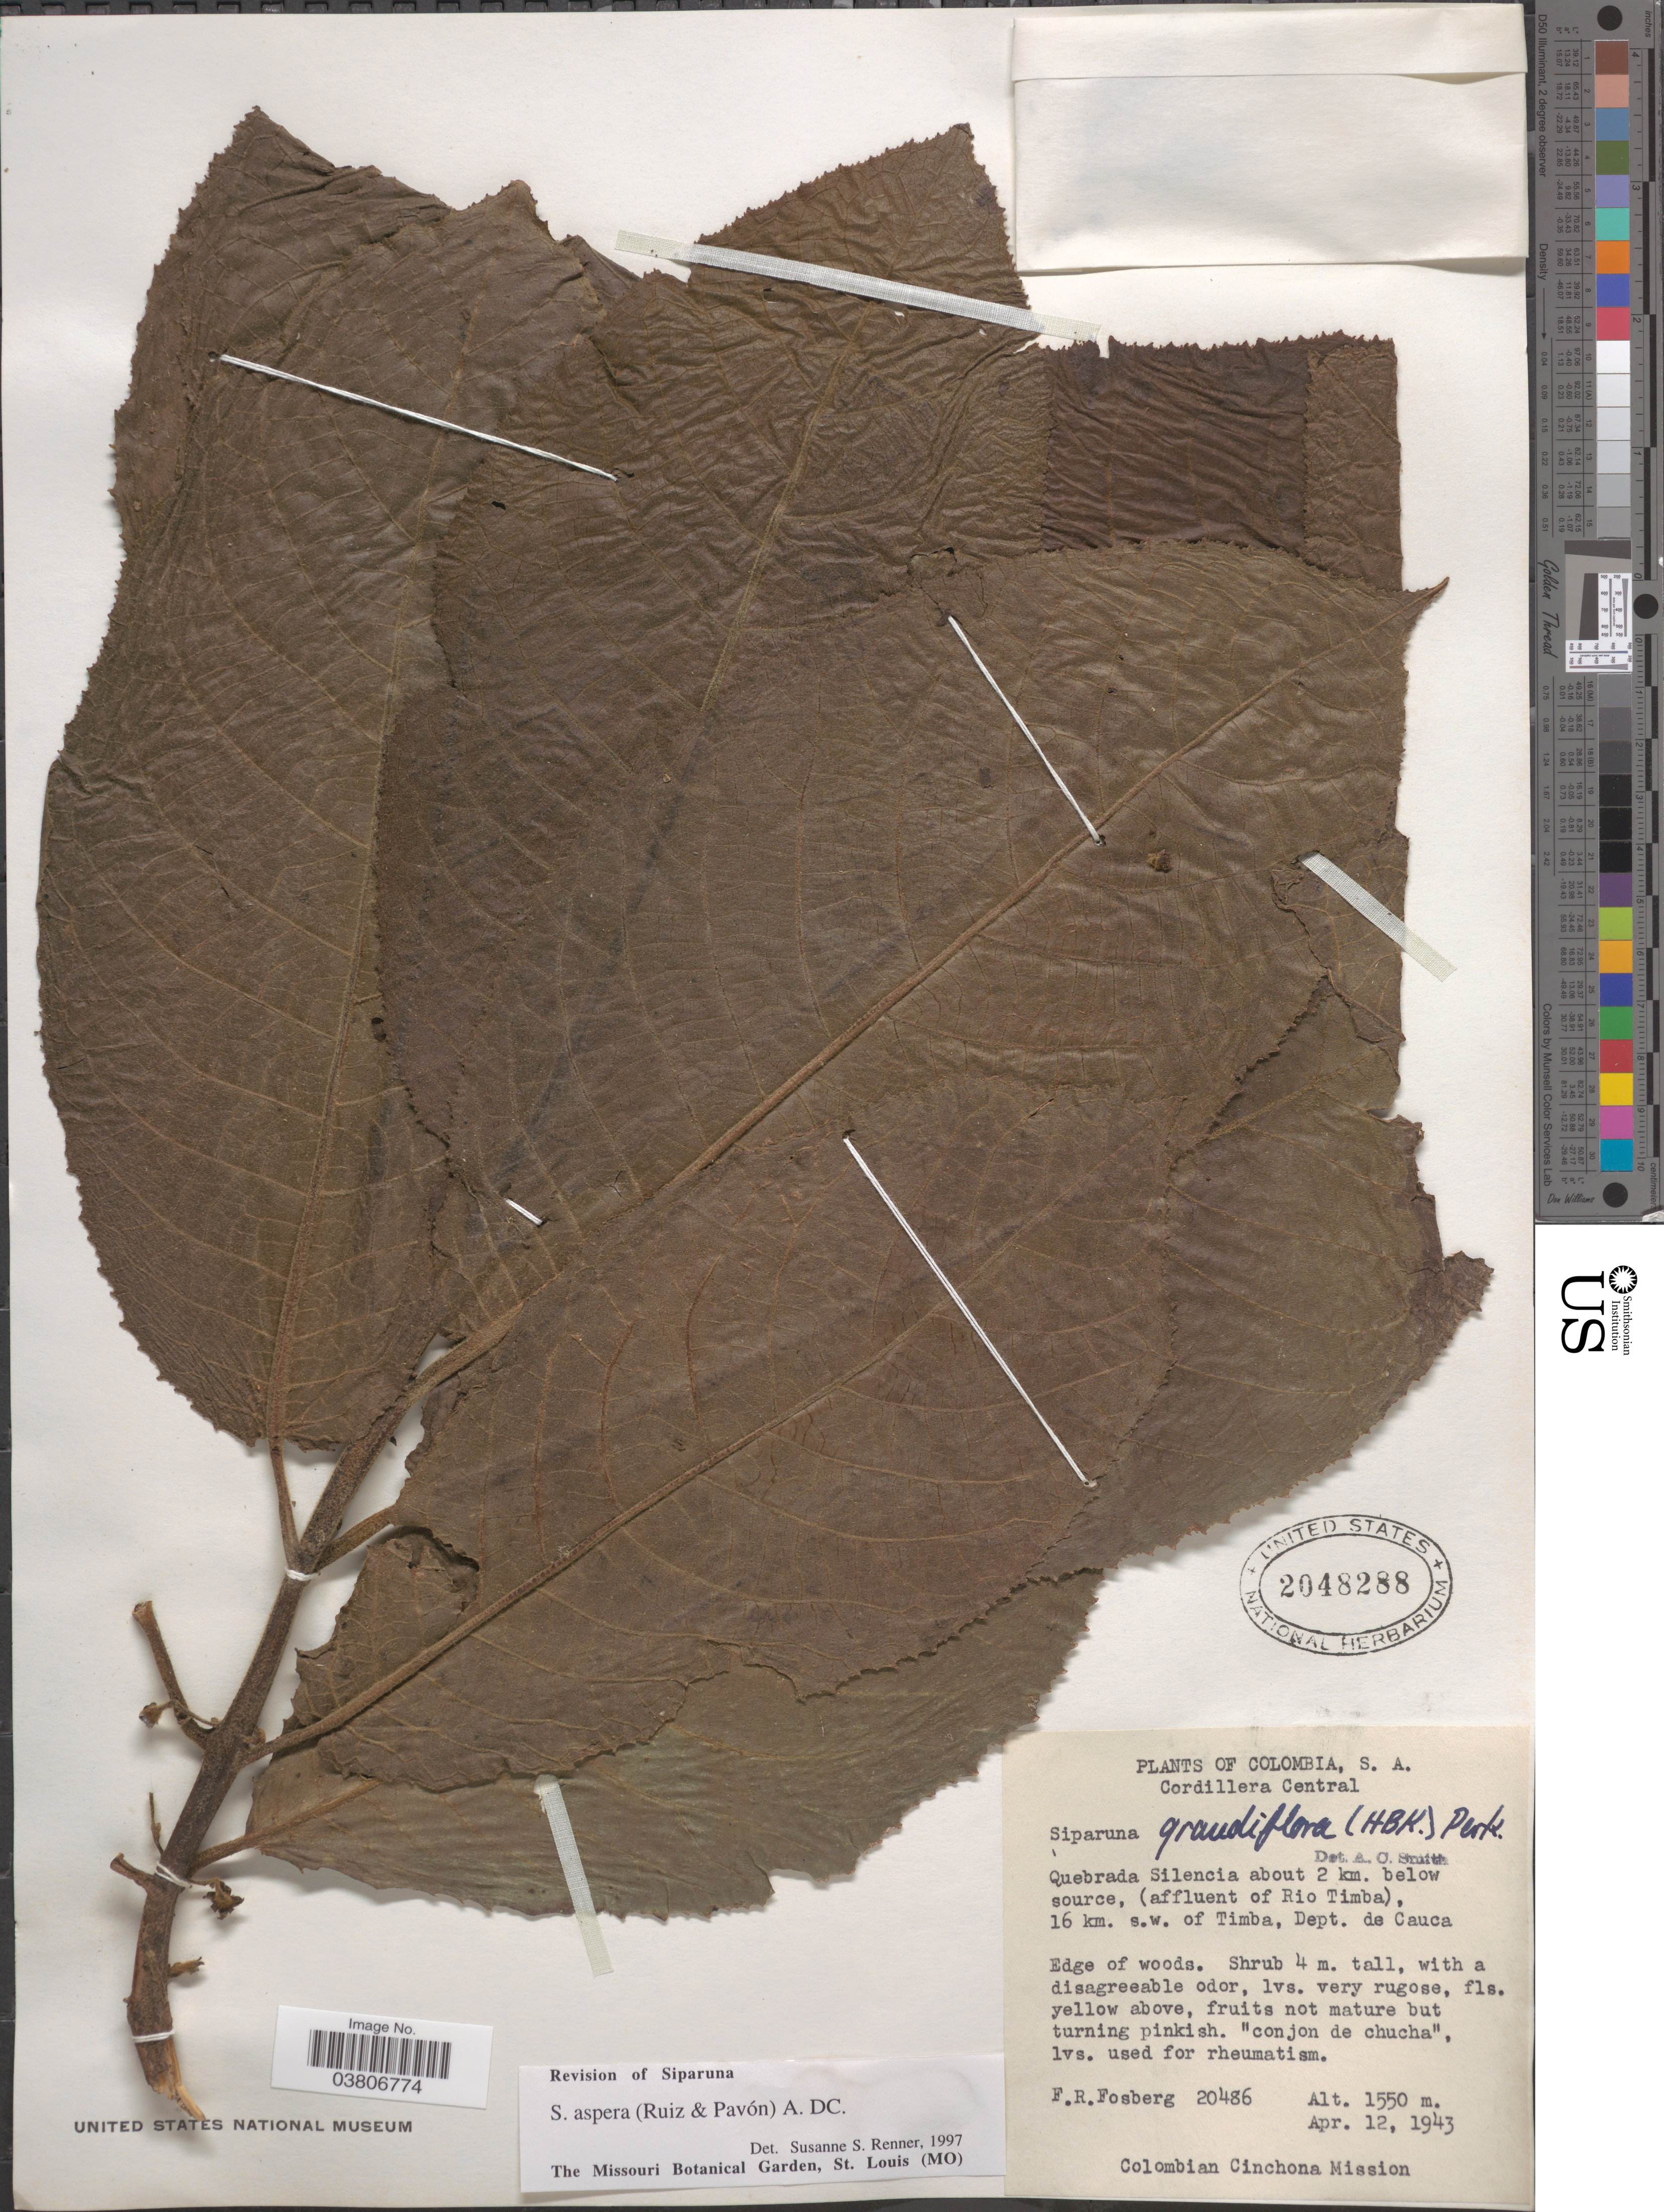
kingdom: Plantae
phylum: Tracheophyta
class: Magnoliopsida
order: Laurales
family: Siparunaceae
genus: Siparuna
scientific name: Siparuna aspera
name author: (Ruiz & Pav.) A. DC.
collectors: F. R. Fosberg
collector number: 20486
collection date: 1943-04-12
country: Colombia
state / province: Cauca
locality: Cordillera Central. Quebrada Silencia about 2 km. below source, (affluent of Rio Timba), 16 km. s.w. of Timba, Dept. de Cauca.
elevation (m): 1550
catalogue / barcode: US 2048288